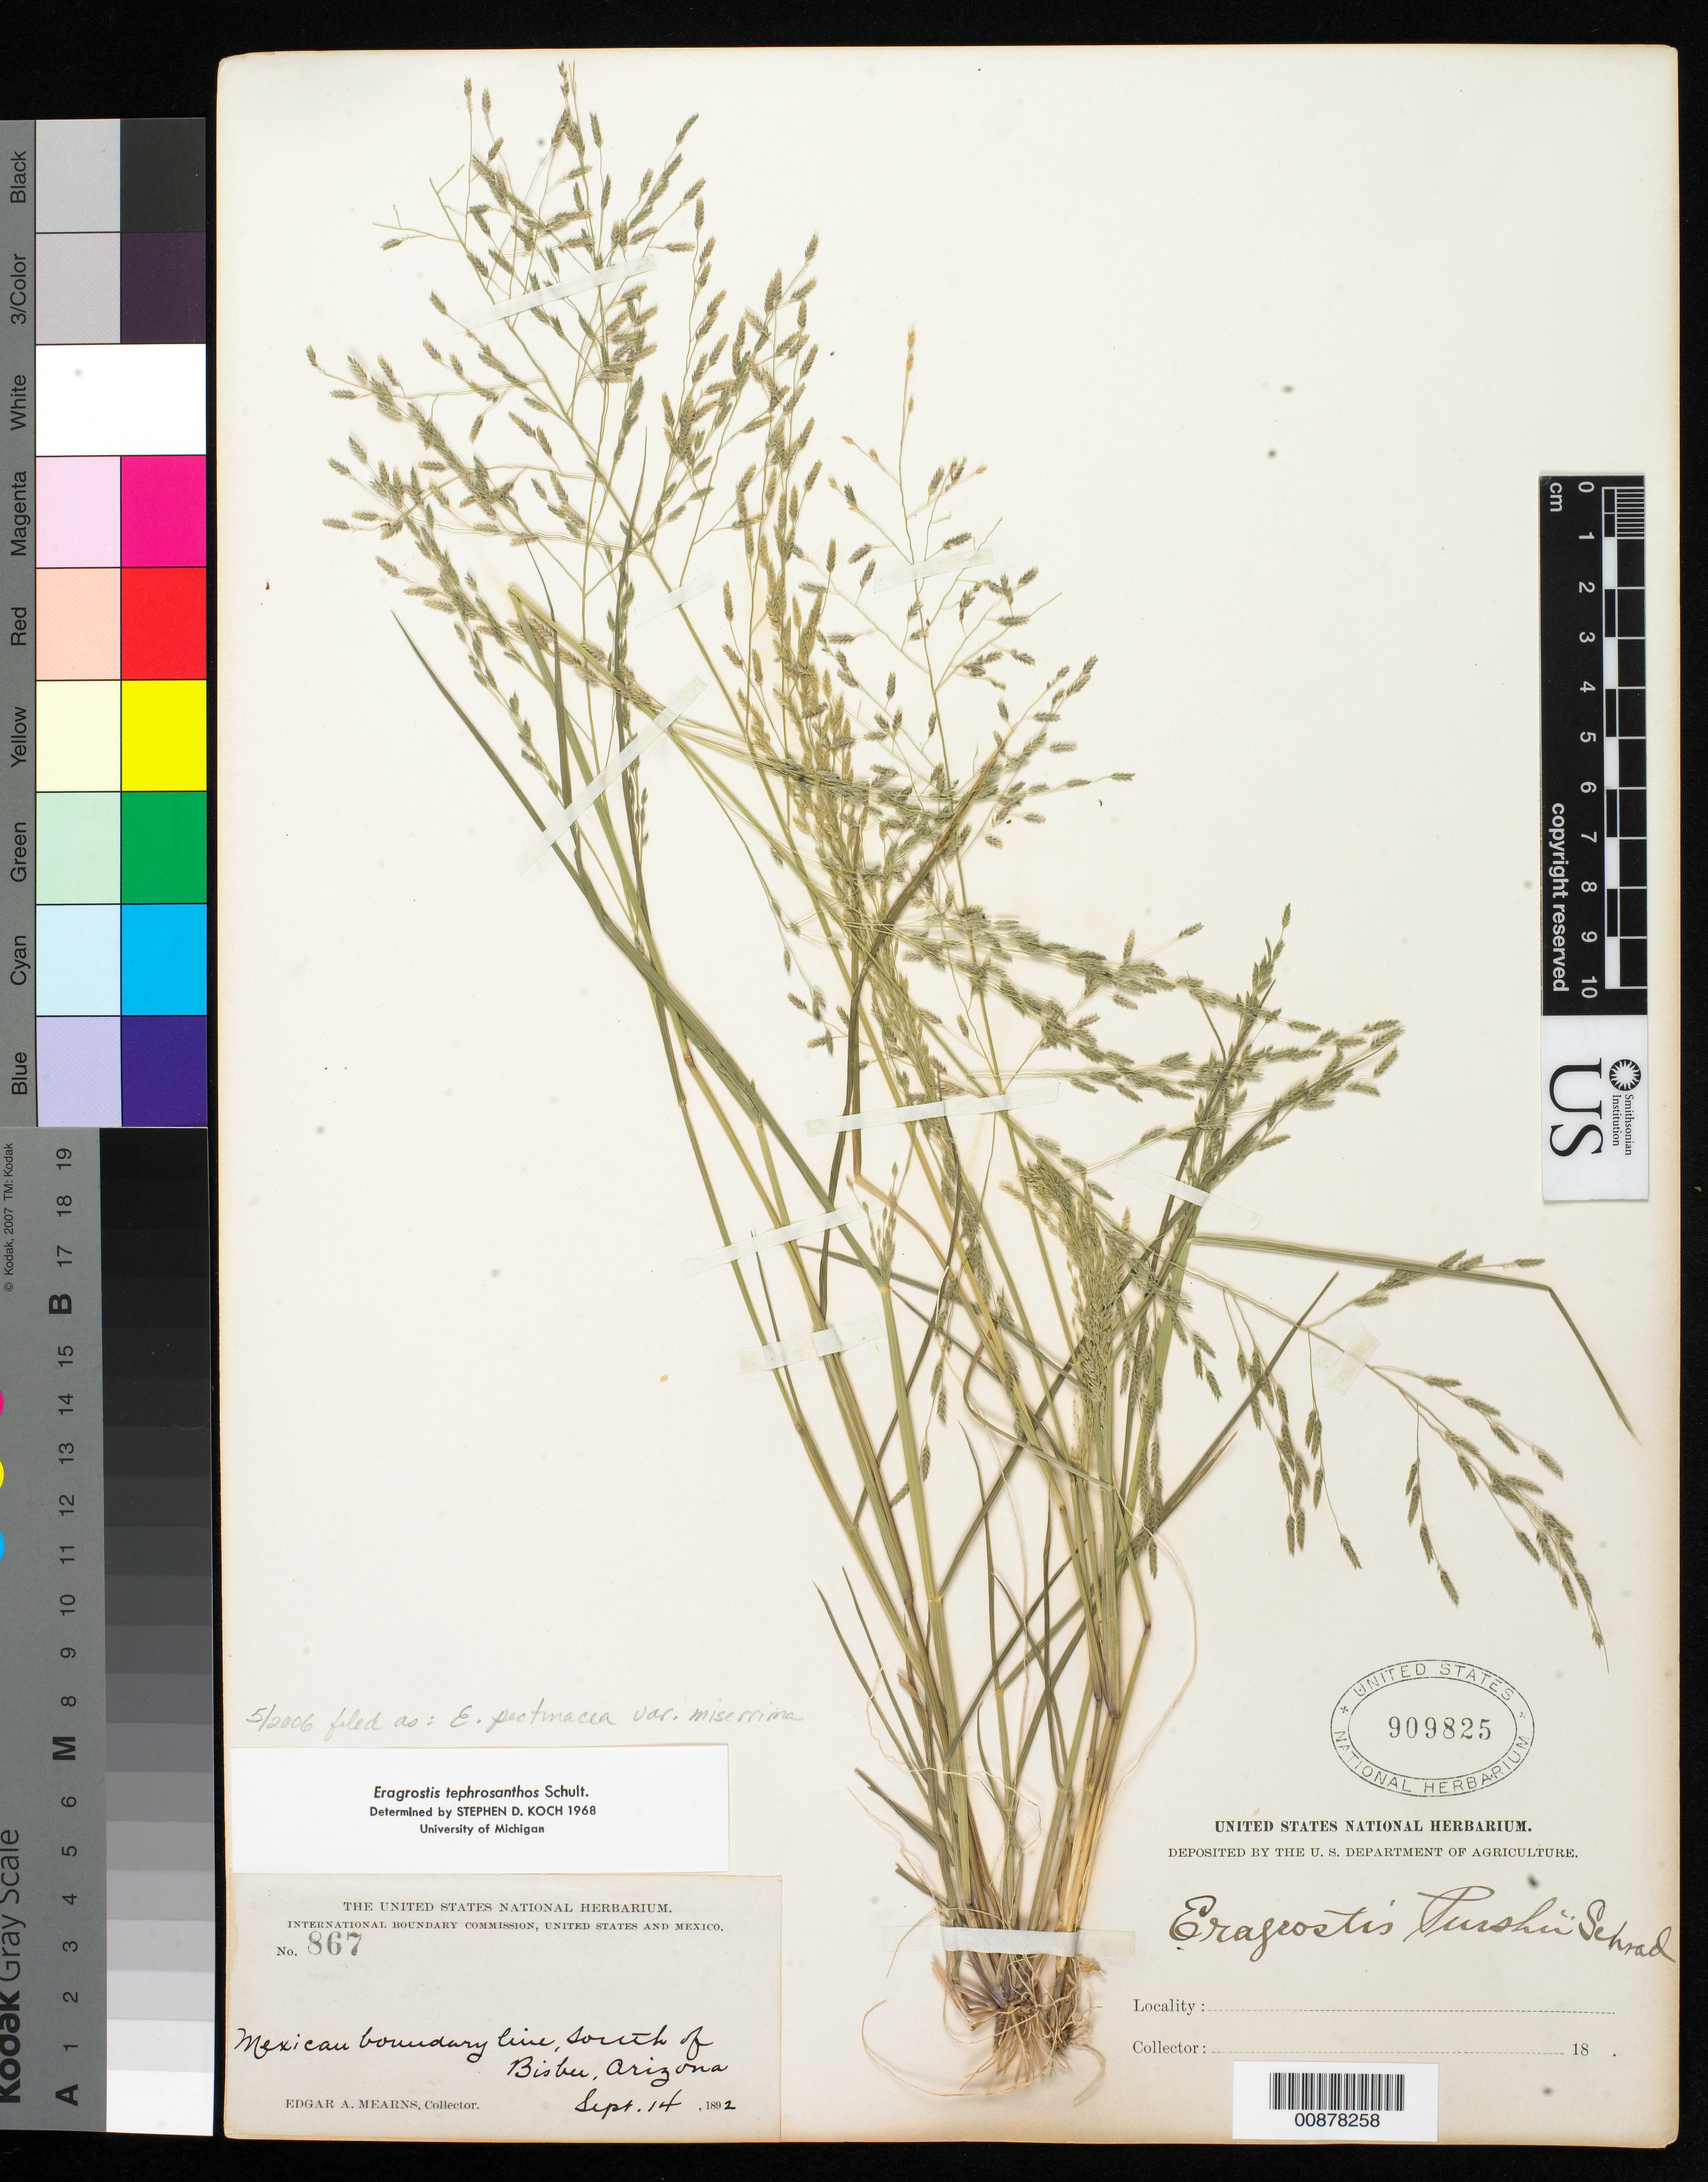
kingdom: Plantae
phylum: Tracheophyta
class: Liliopsida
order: Poales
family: Poaceae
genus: Eragrostis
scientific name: Eragrostis pectinacea var. miserrima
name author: (E. Fourn.) Reeder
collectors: E. A. Mearns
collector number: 867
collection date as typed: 14 Sep 1892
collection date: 1892-09-14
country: United States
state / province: Arizona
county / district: Cochise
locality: Mexican Boundary Line, S of Bisbee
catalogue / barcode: US 909825